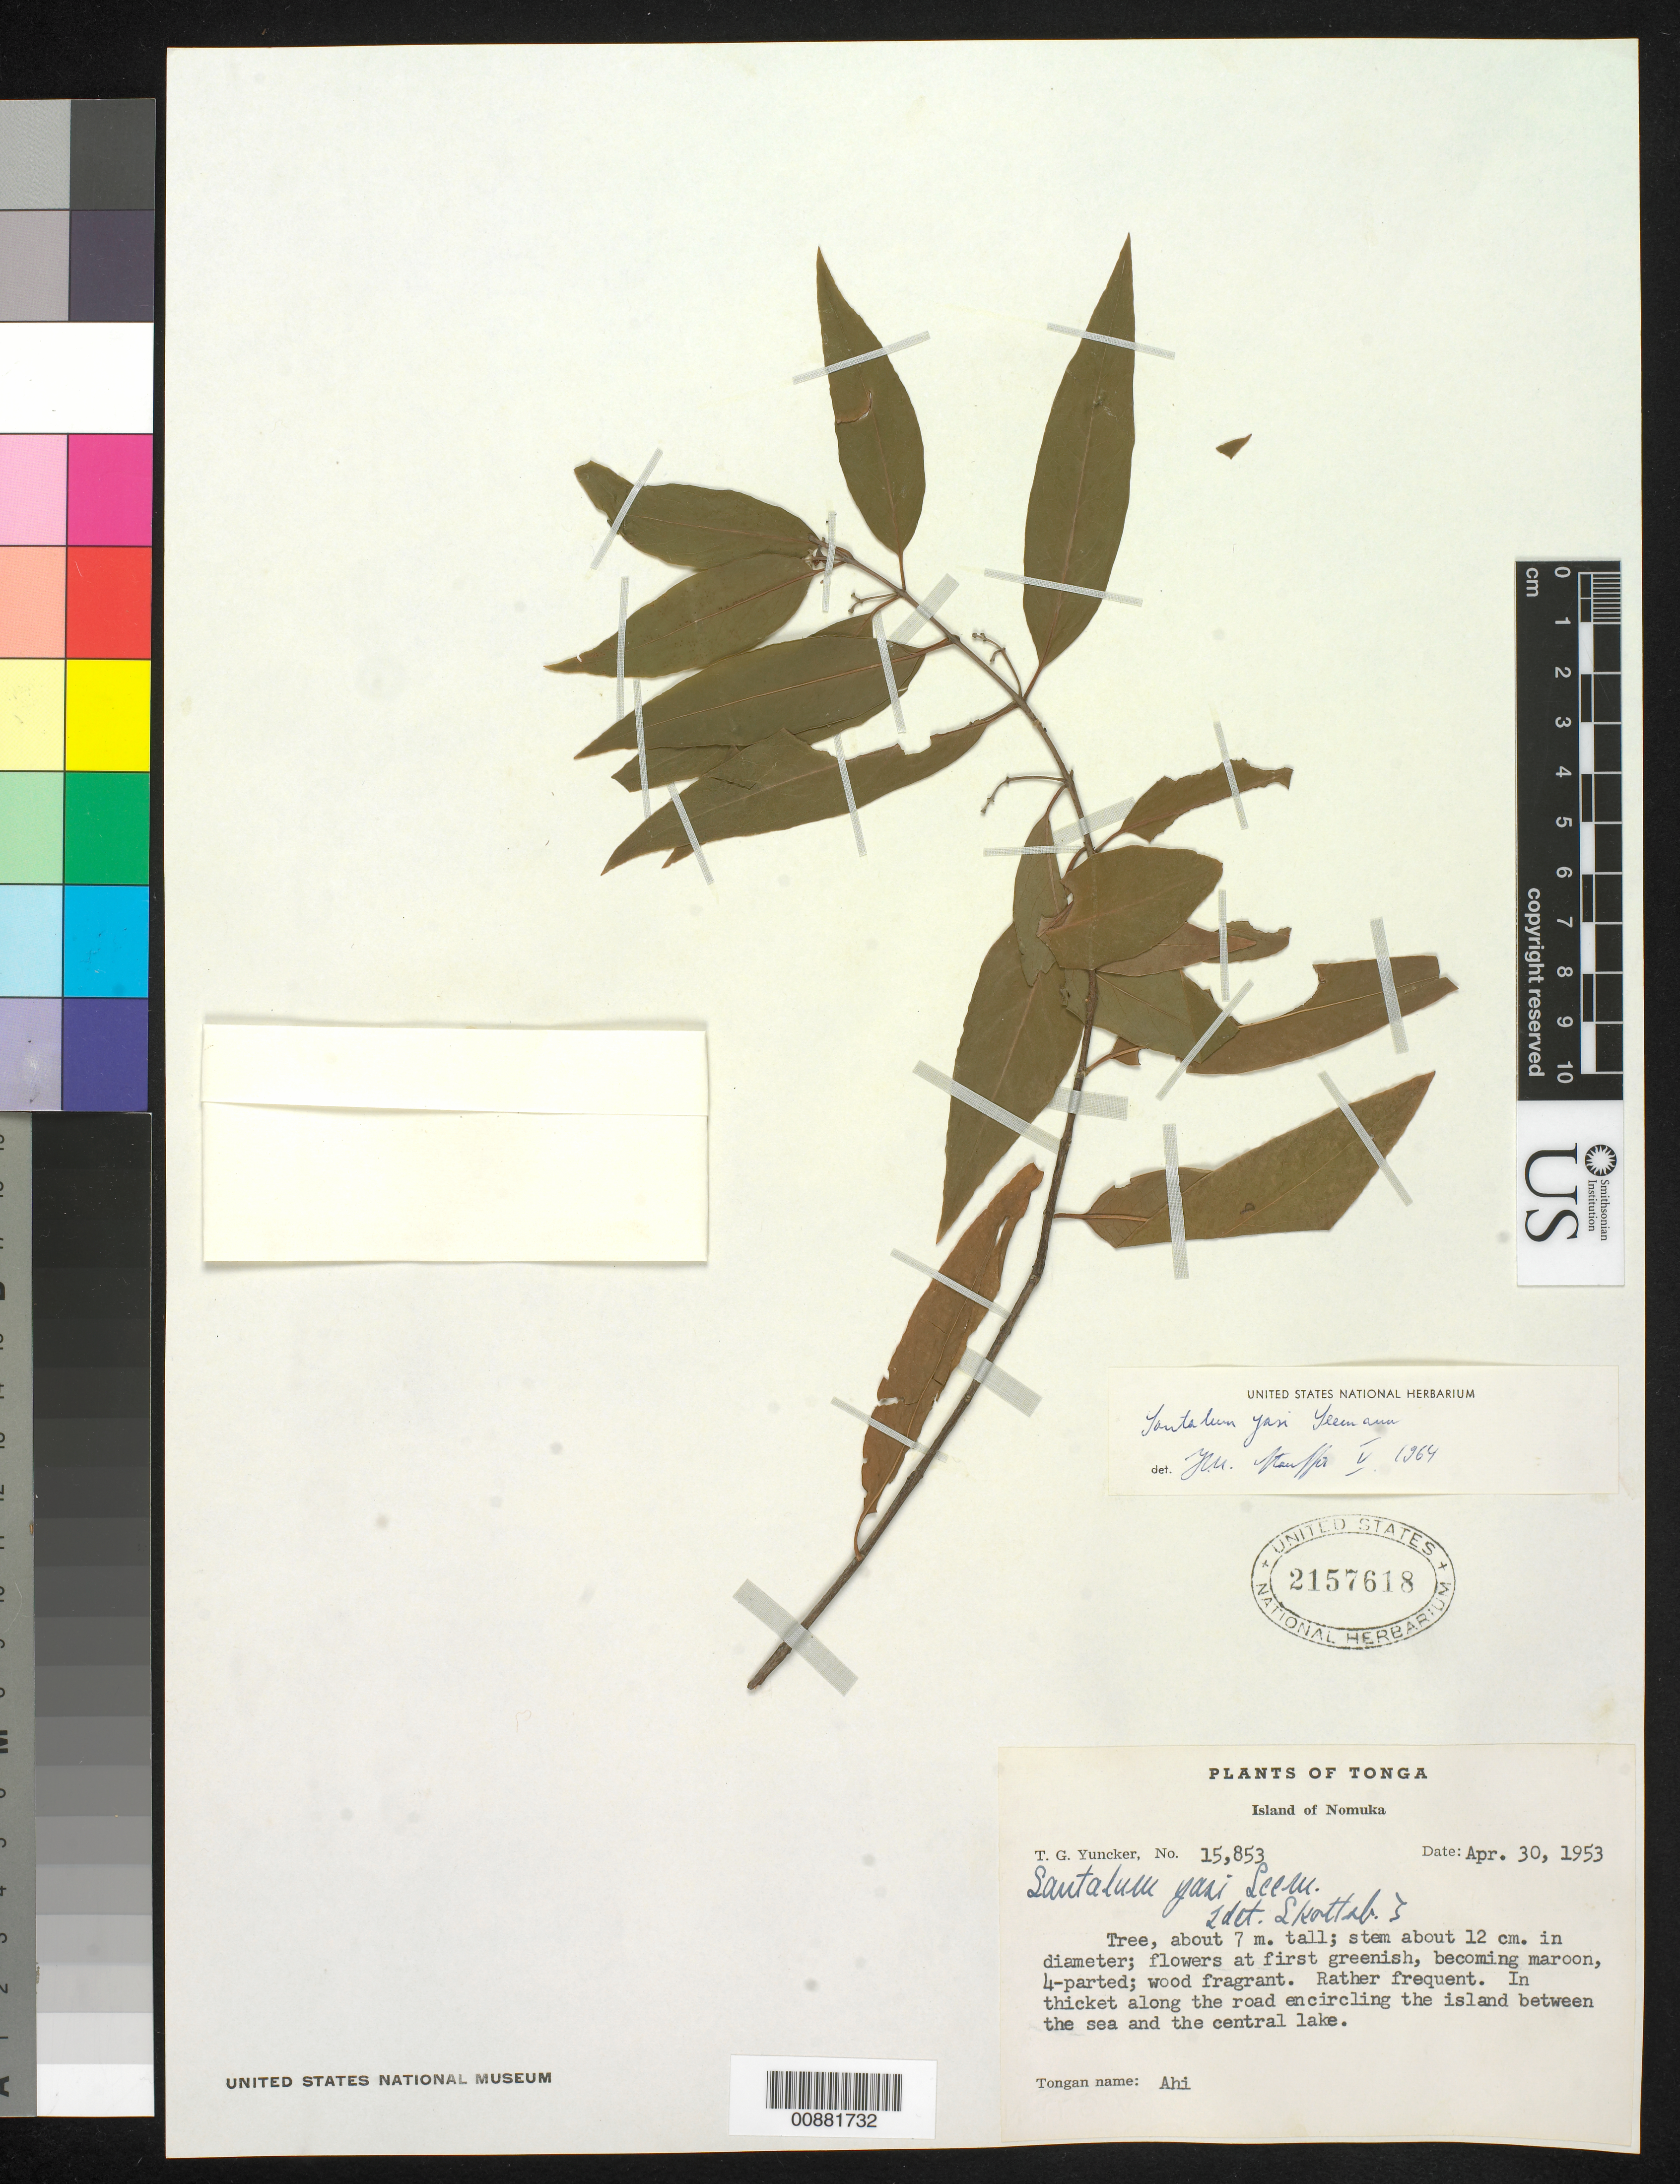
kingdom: Plantae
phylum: Tracheophyta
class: Magnoliopsida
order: Santalales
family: Santalaceae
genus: Santalum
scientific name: Santalum yasi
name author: Seem.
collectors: T. G. Yuncker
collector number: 15853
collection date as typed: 30 Apr 1953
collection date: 1953-04-30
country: Tonga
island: Nomuka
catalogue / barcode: US 2157618